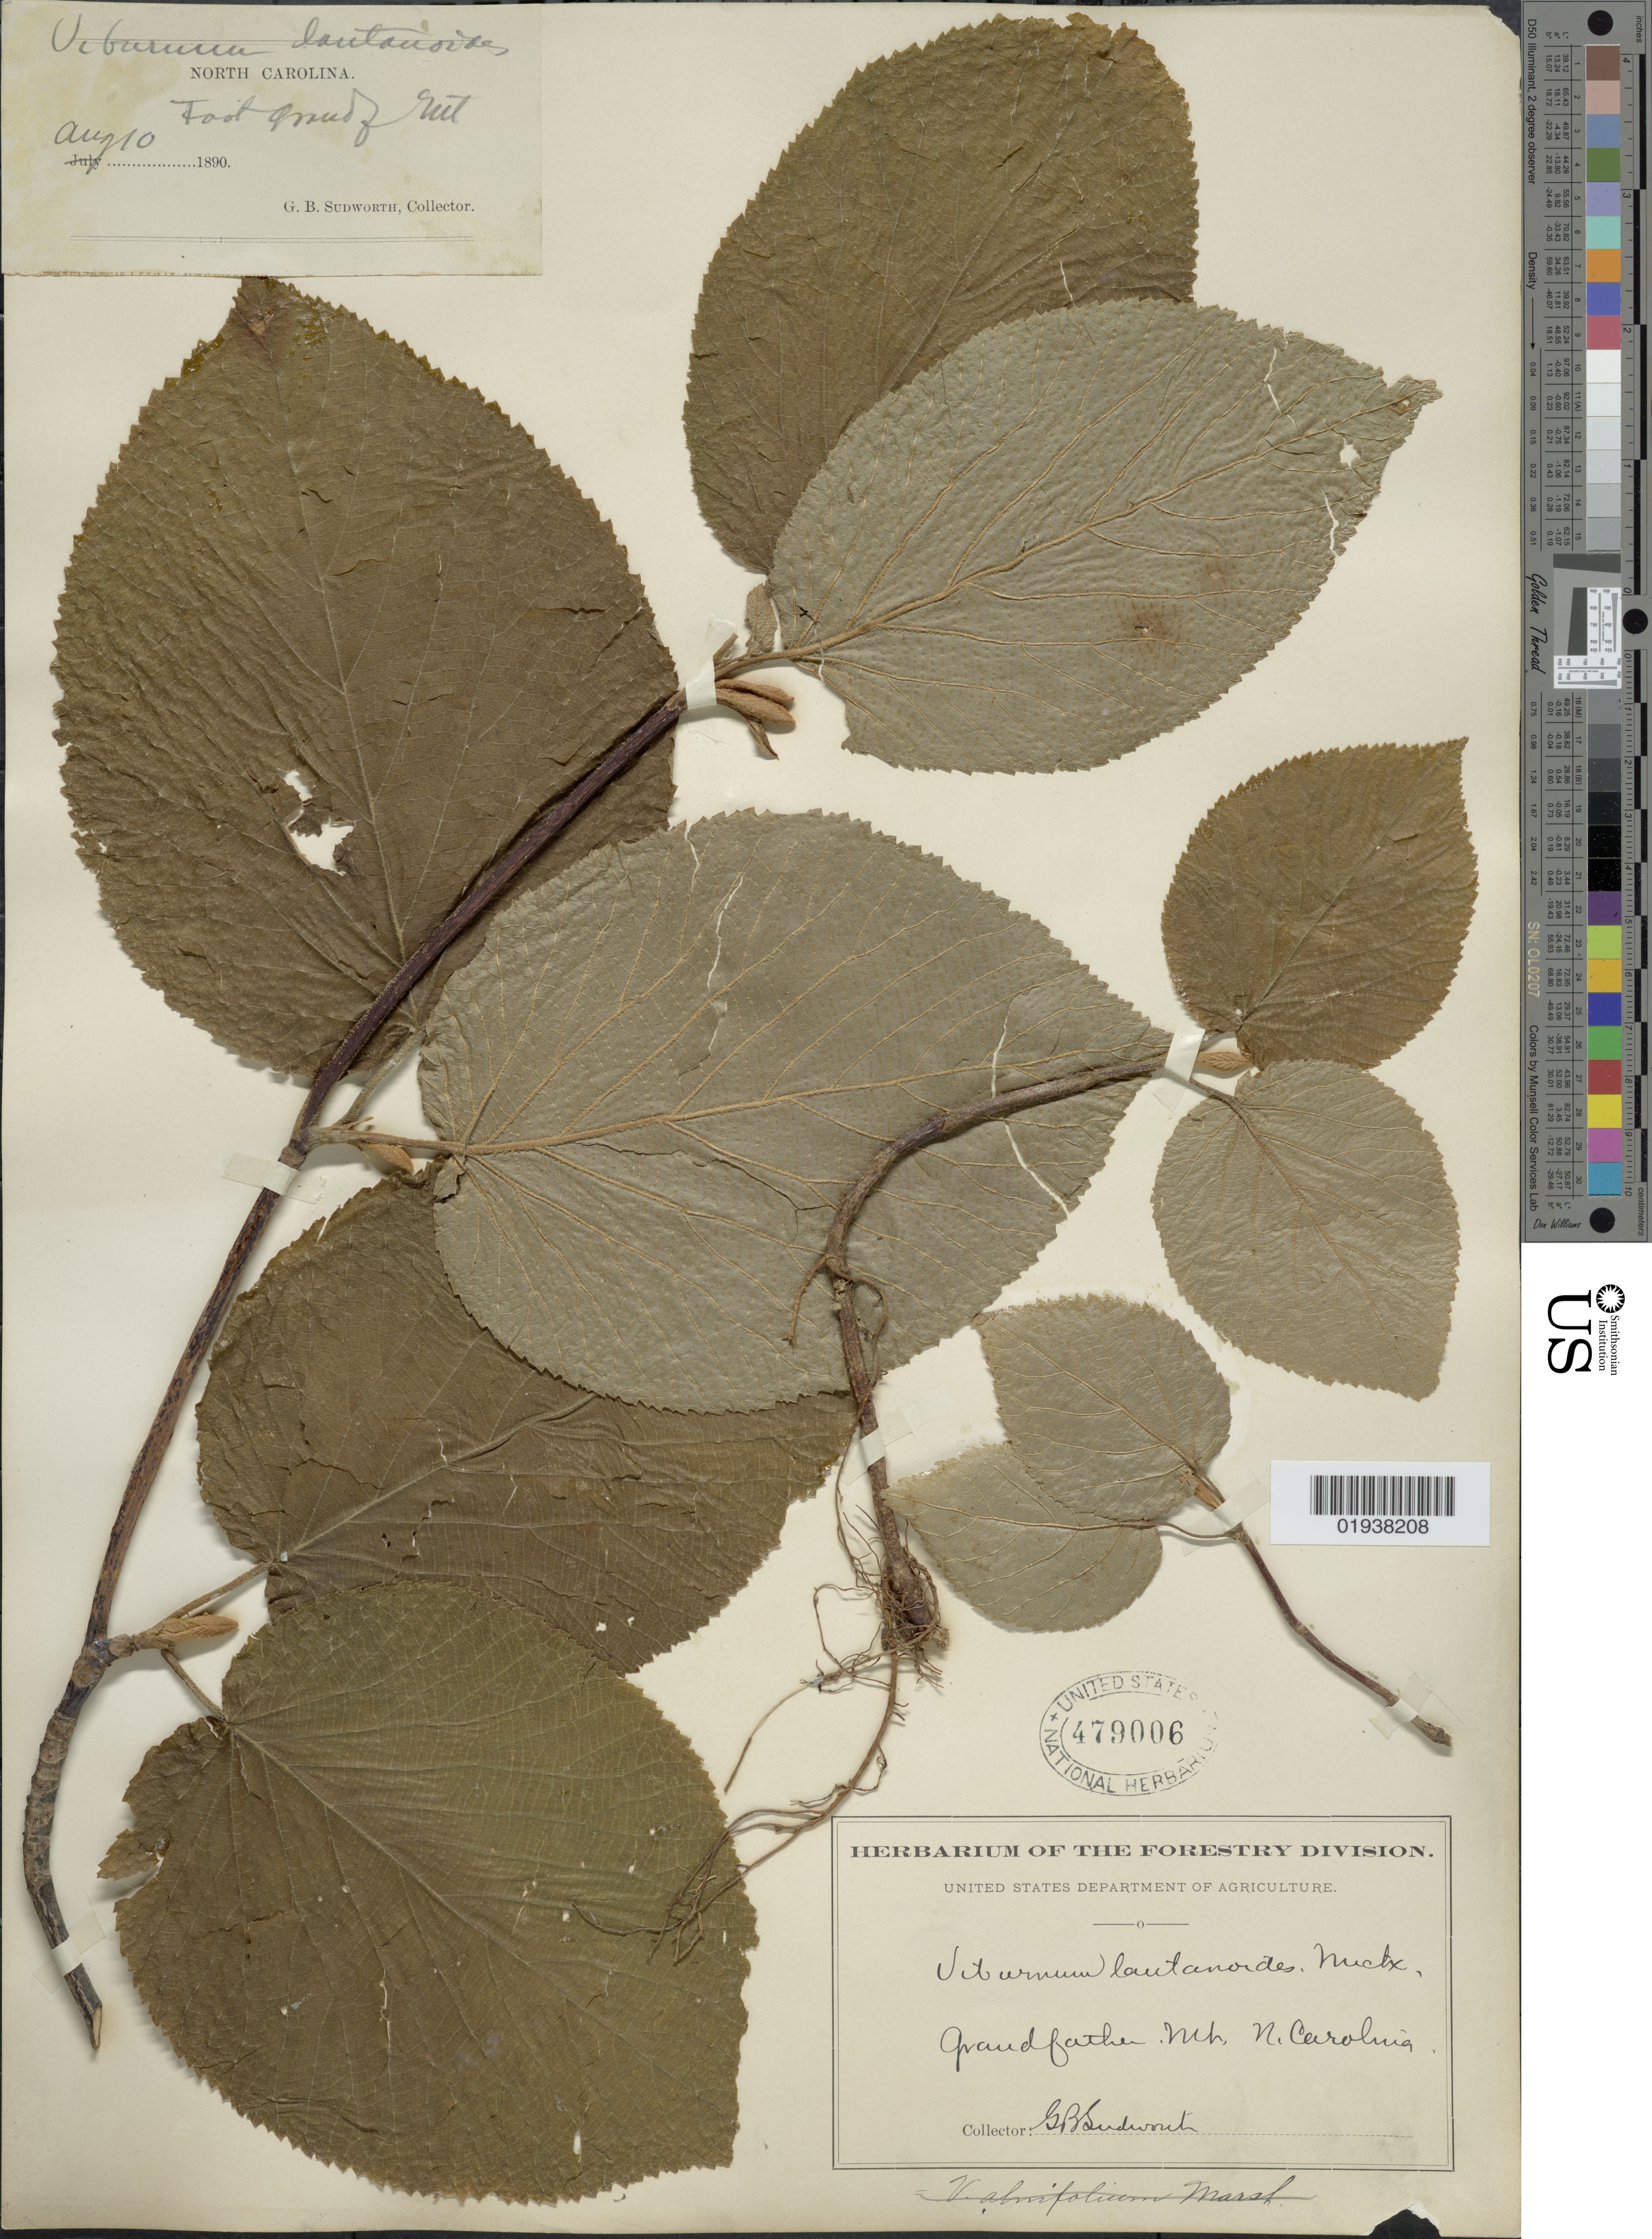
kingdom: Plantae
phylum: Tracheophyta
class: Magnoliopsida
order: Dipsacales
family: Viburnaceae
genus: Viburnum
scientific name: Viburnum alnifolium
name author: Marshall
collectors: G. B. Sudworth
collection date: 1890-08-10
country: United States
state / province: North Carolina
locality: Foot Grandfather Mt.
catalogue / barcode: US 479006